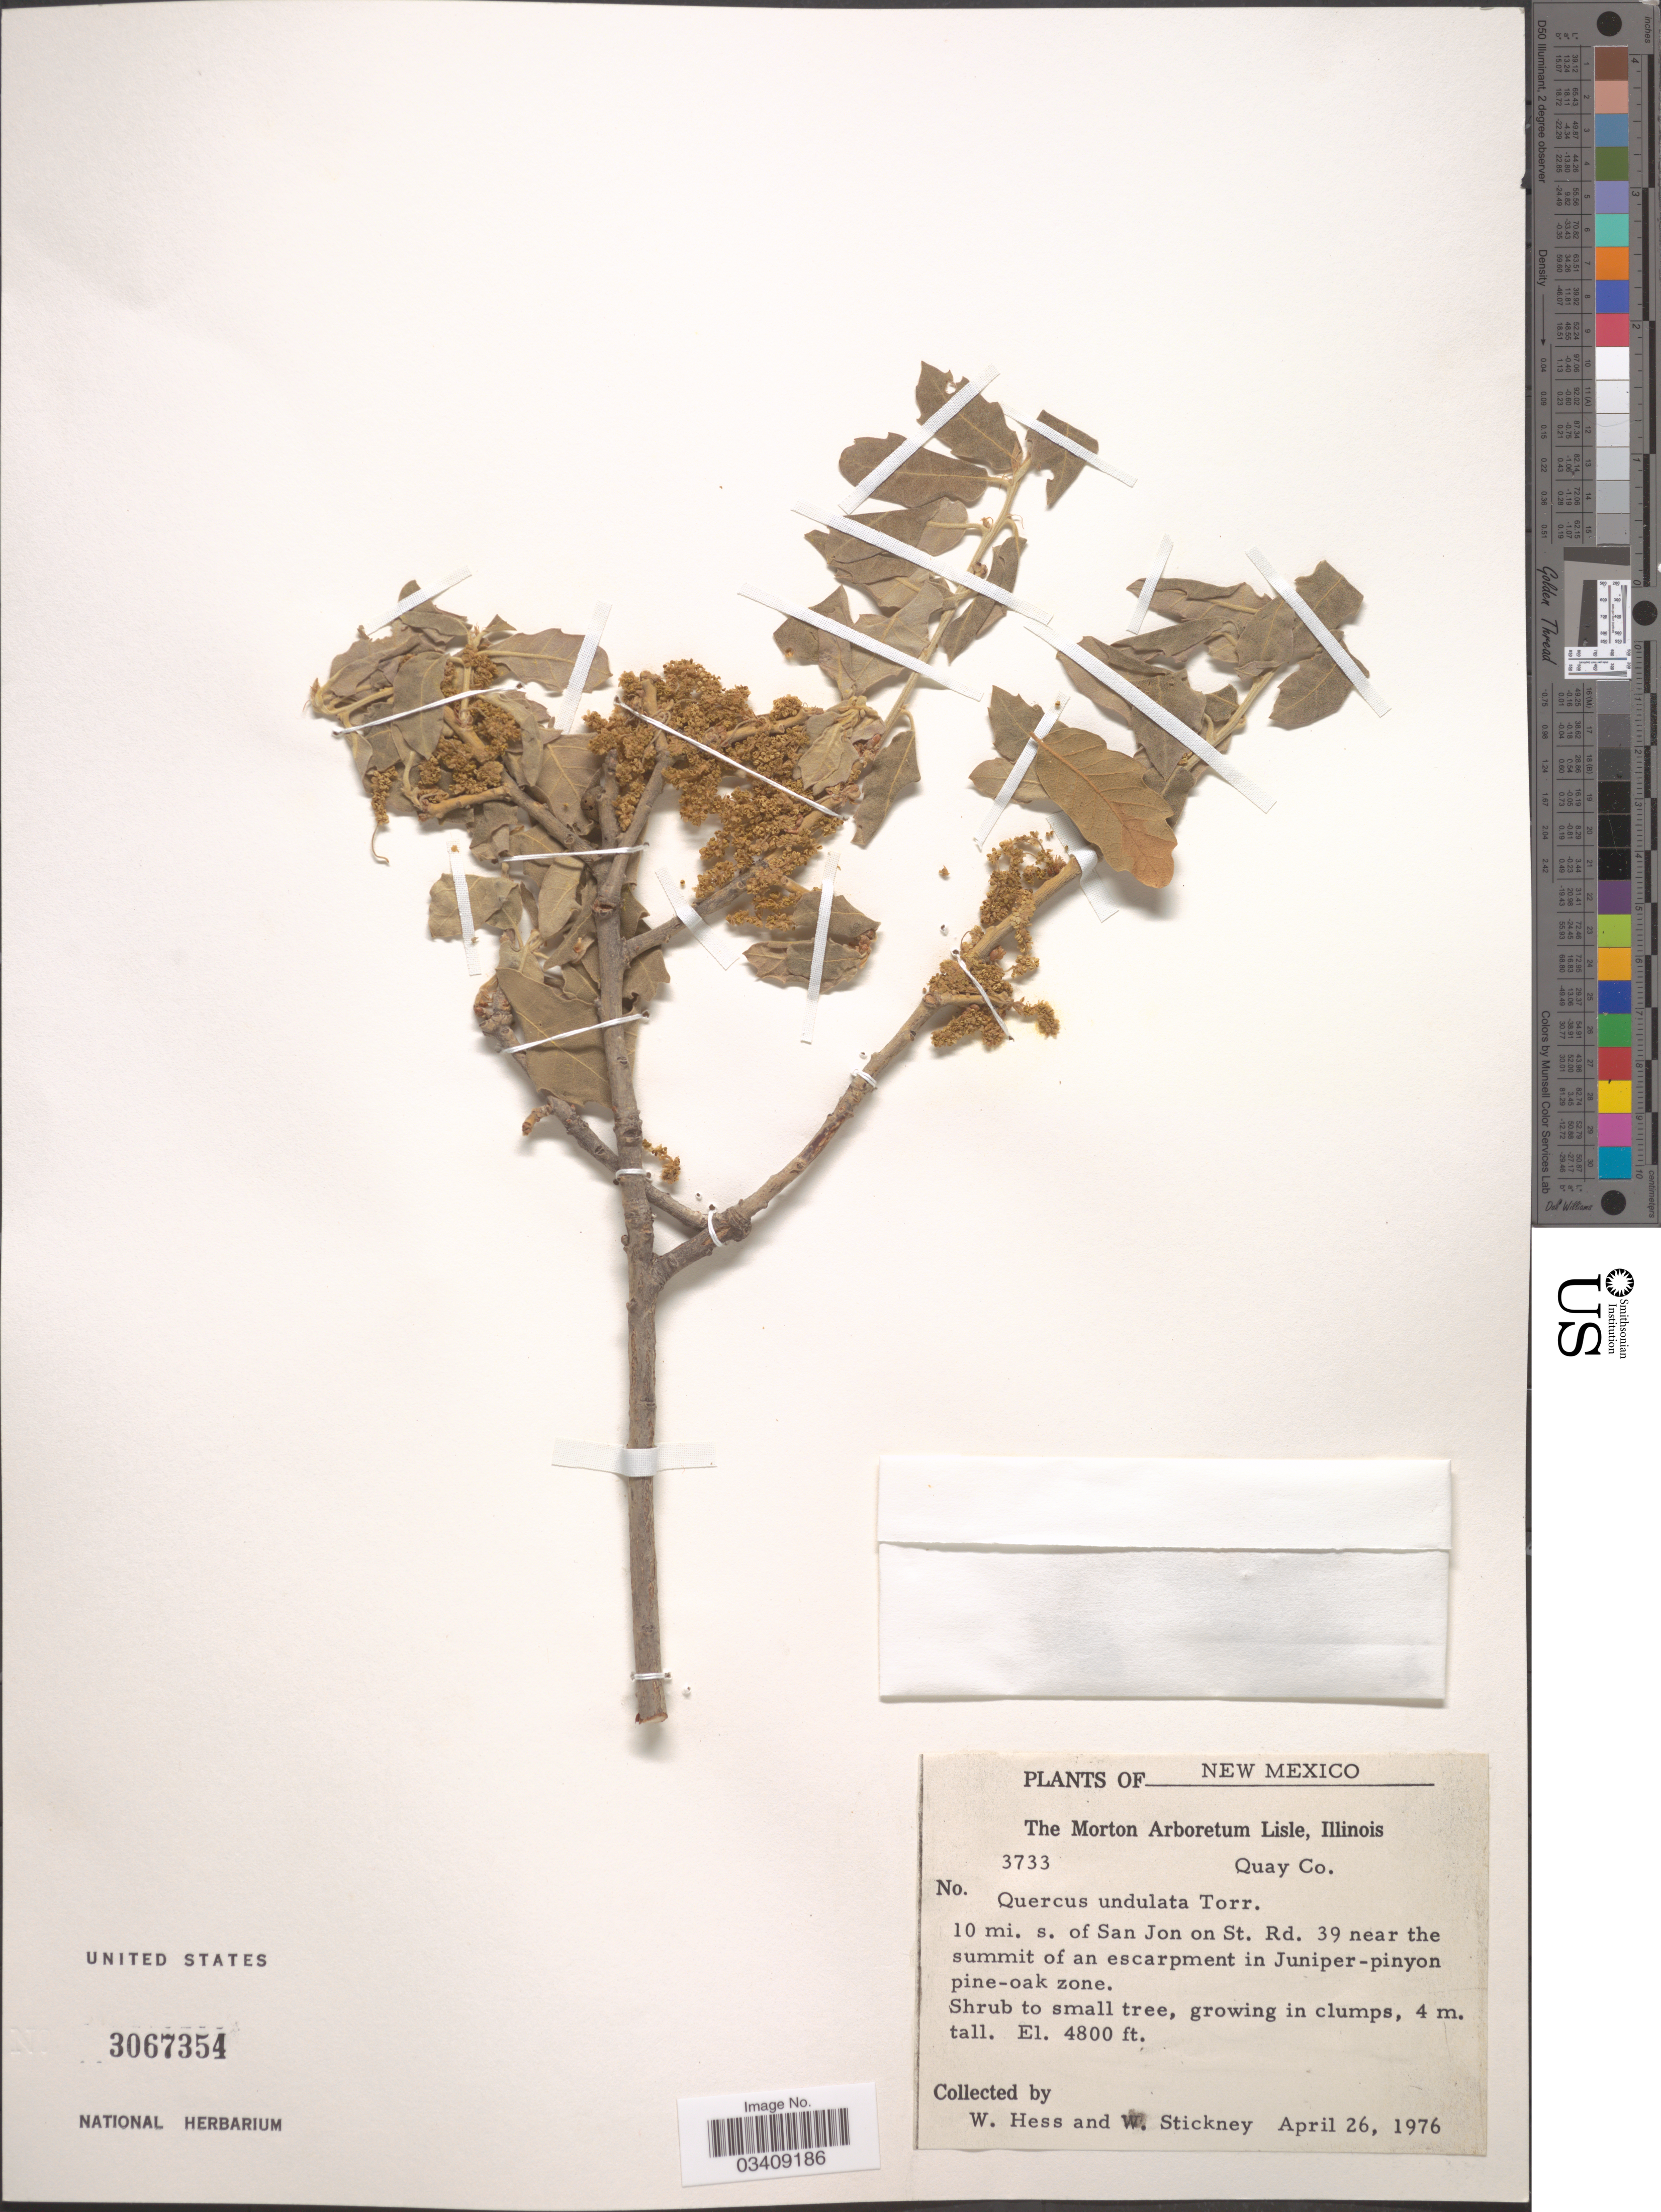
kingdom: Plantae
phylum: Tracheophyta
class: Magnoliopsida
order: Fagales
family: Fagaceae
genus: Quercus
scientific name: Quercus undulata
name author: Torr.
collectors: W. Hess & W. Stickney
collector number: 3733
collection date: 1976-04-26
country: United States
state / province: New Mexico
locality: Quay Co. 10 mi. s. of San Jon on St. Rd. 39 near the summit of an escarpment in Juniper-pinyon pine-oak zone.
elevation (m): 1463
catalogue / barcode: US 3067354